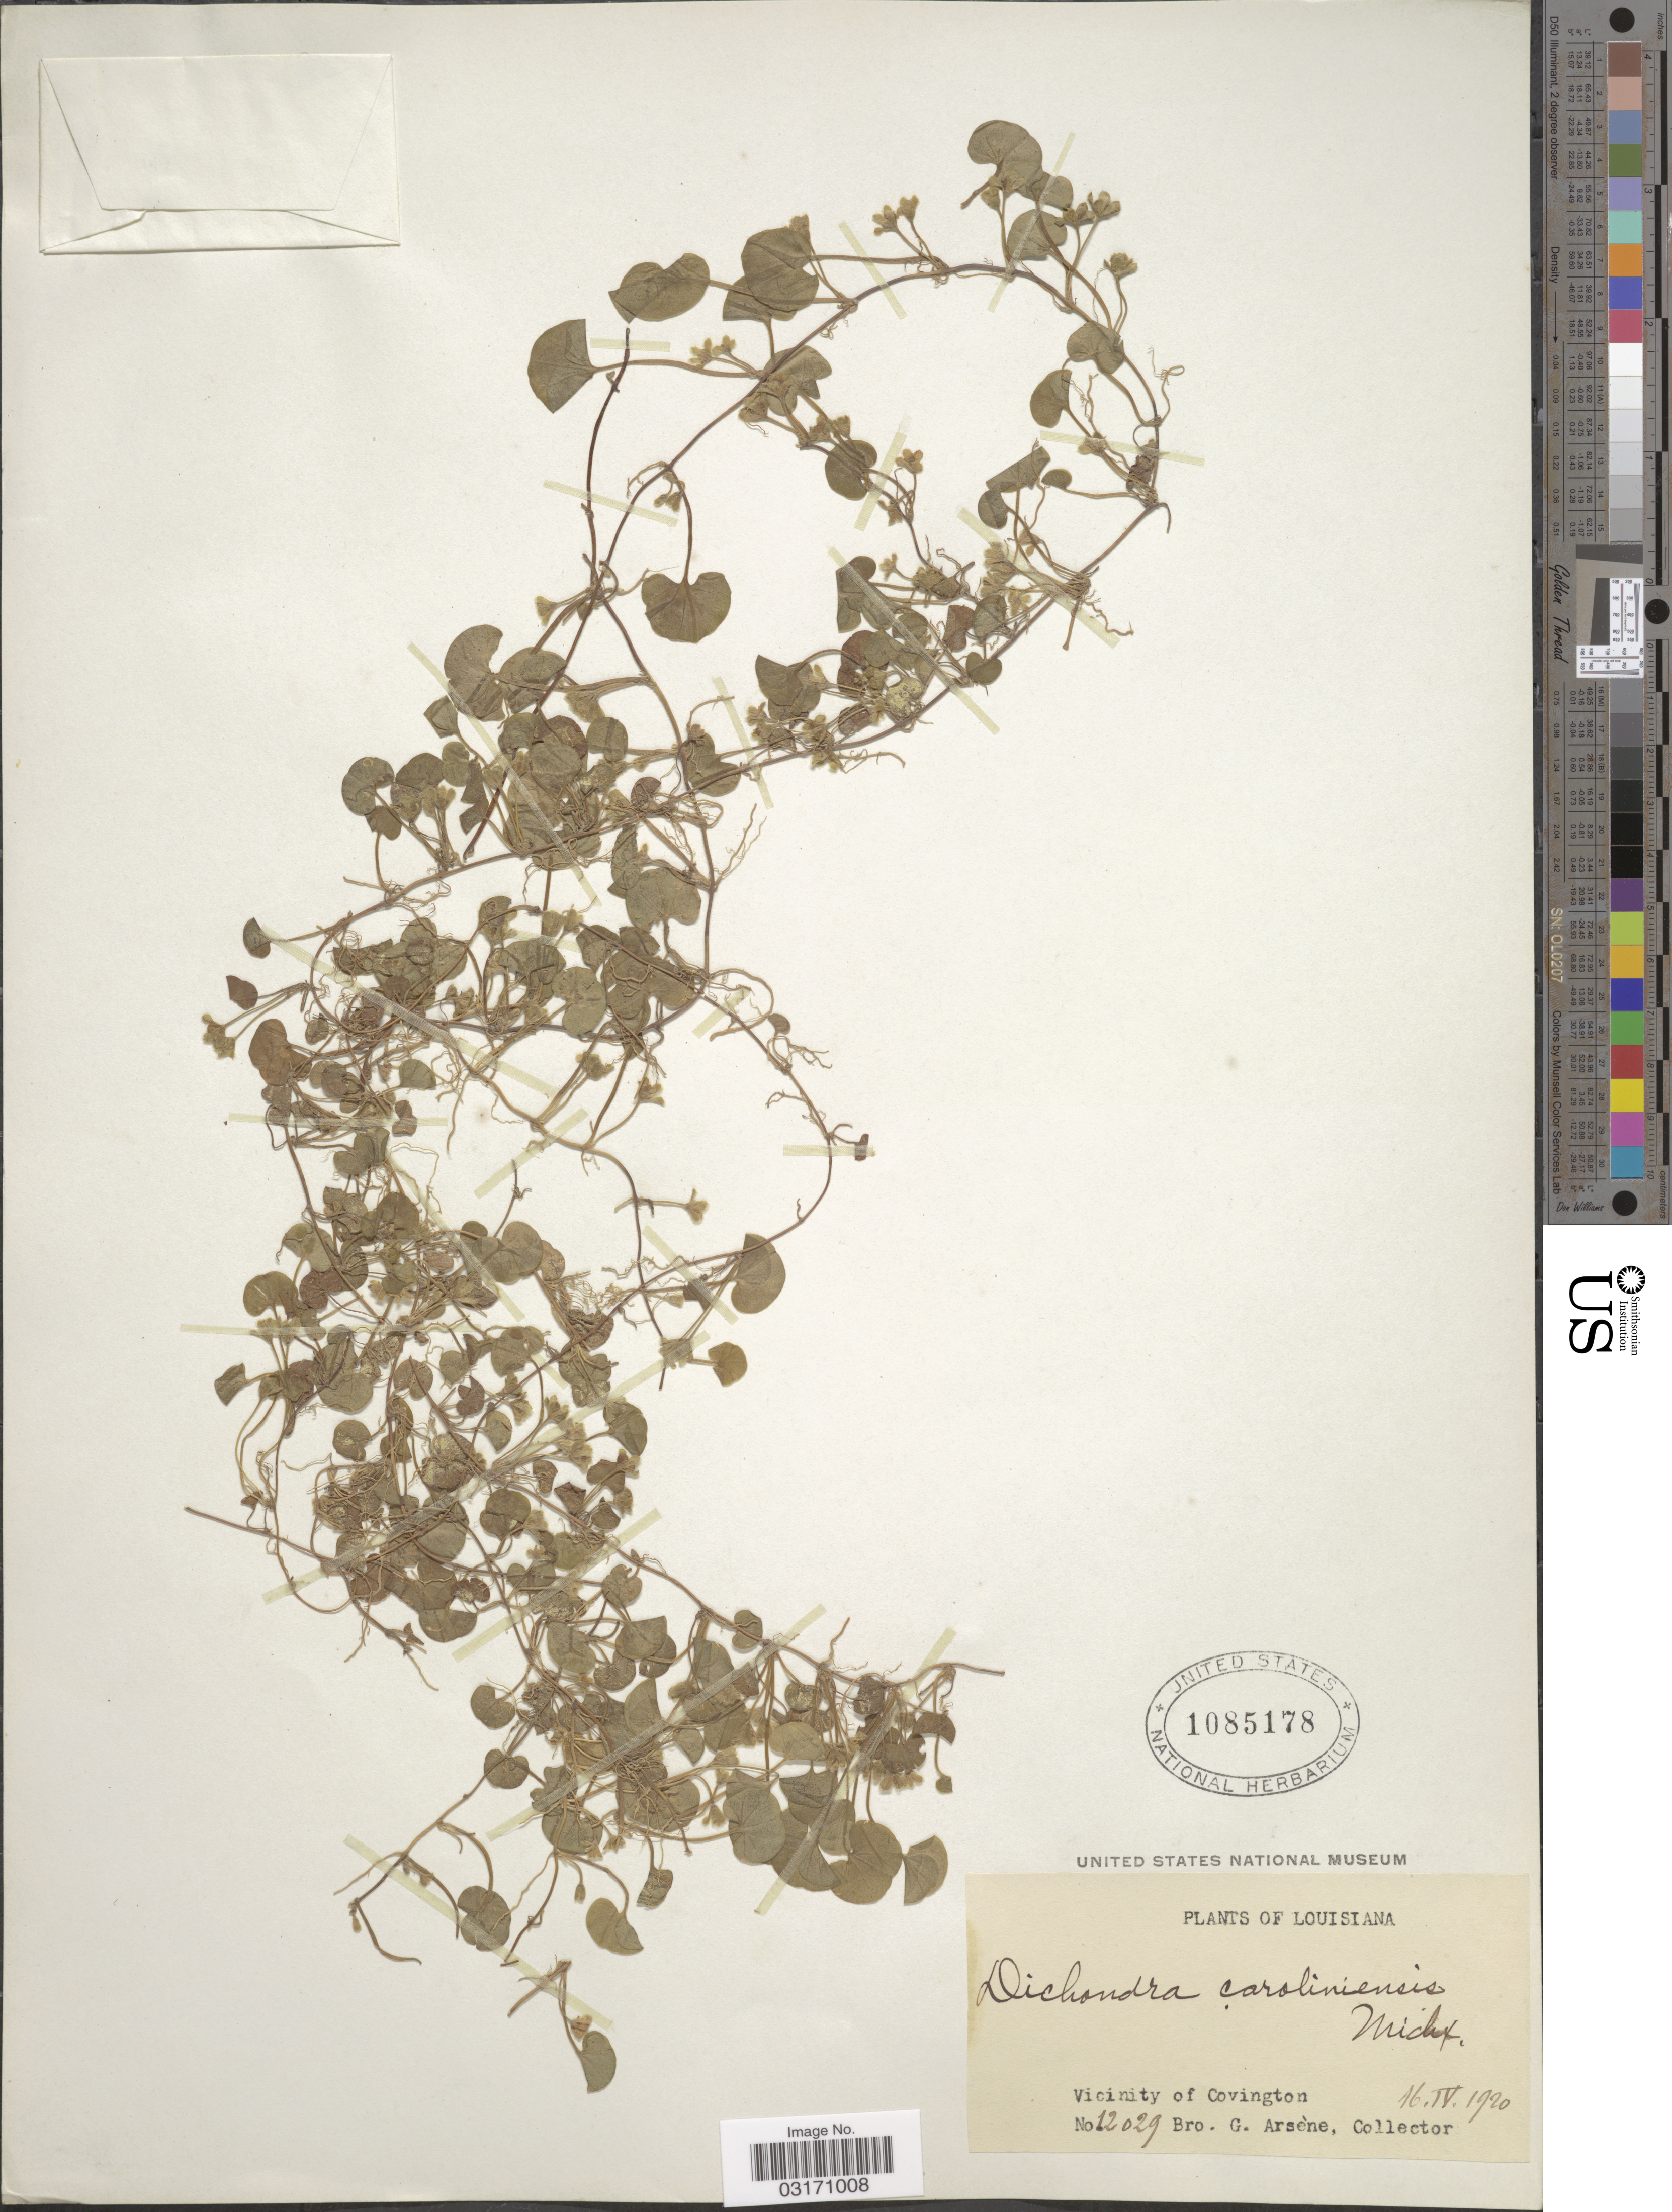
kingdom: Plantae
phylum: Tracheophyta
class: Magnoliopsida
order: Solanales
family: Convolvulaceae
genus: Dichondra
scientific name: Dichondra carolinensis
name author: Michx.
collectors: Bro. G. Arsène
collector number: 12029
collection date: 1920-04-16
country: United States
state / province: Louisiana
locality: Vicinity of Covington.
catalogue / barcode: US 1085178